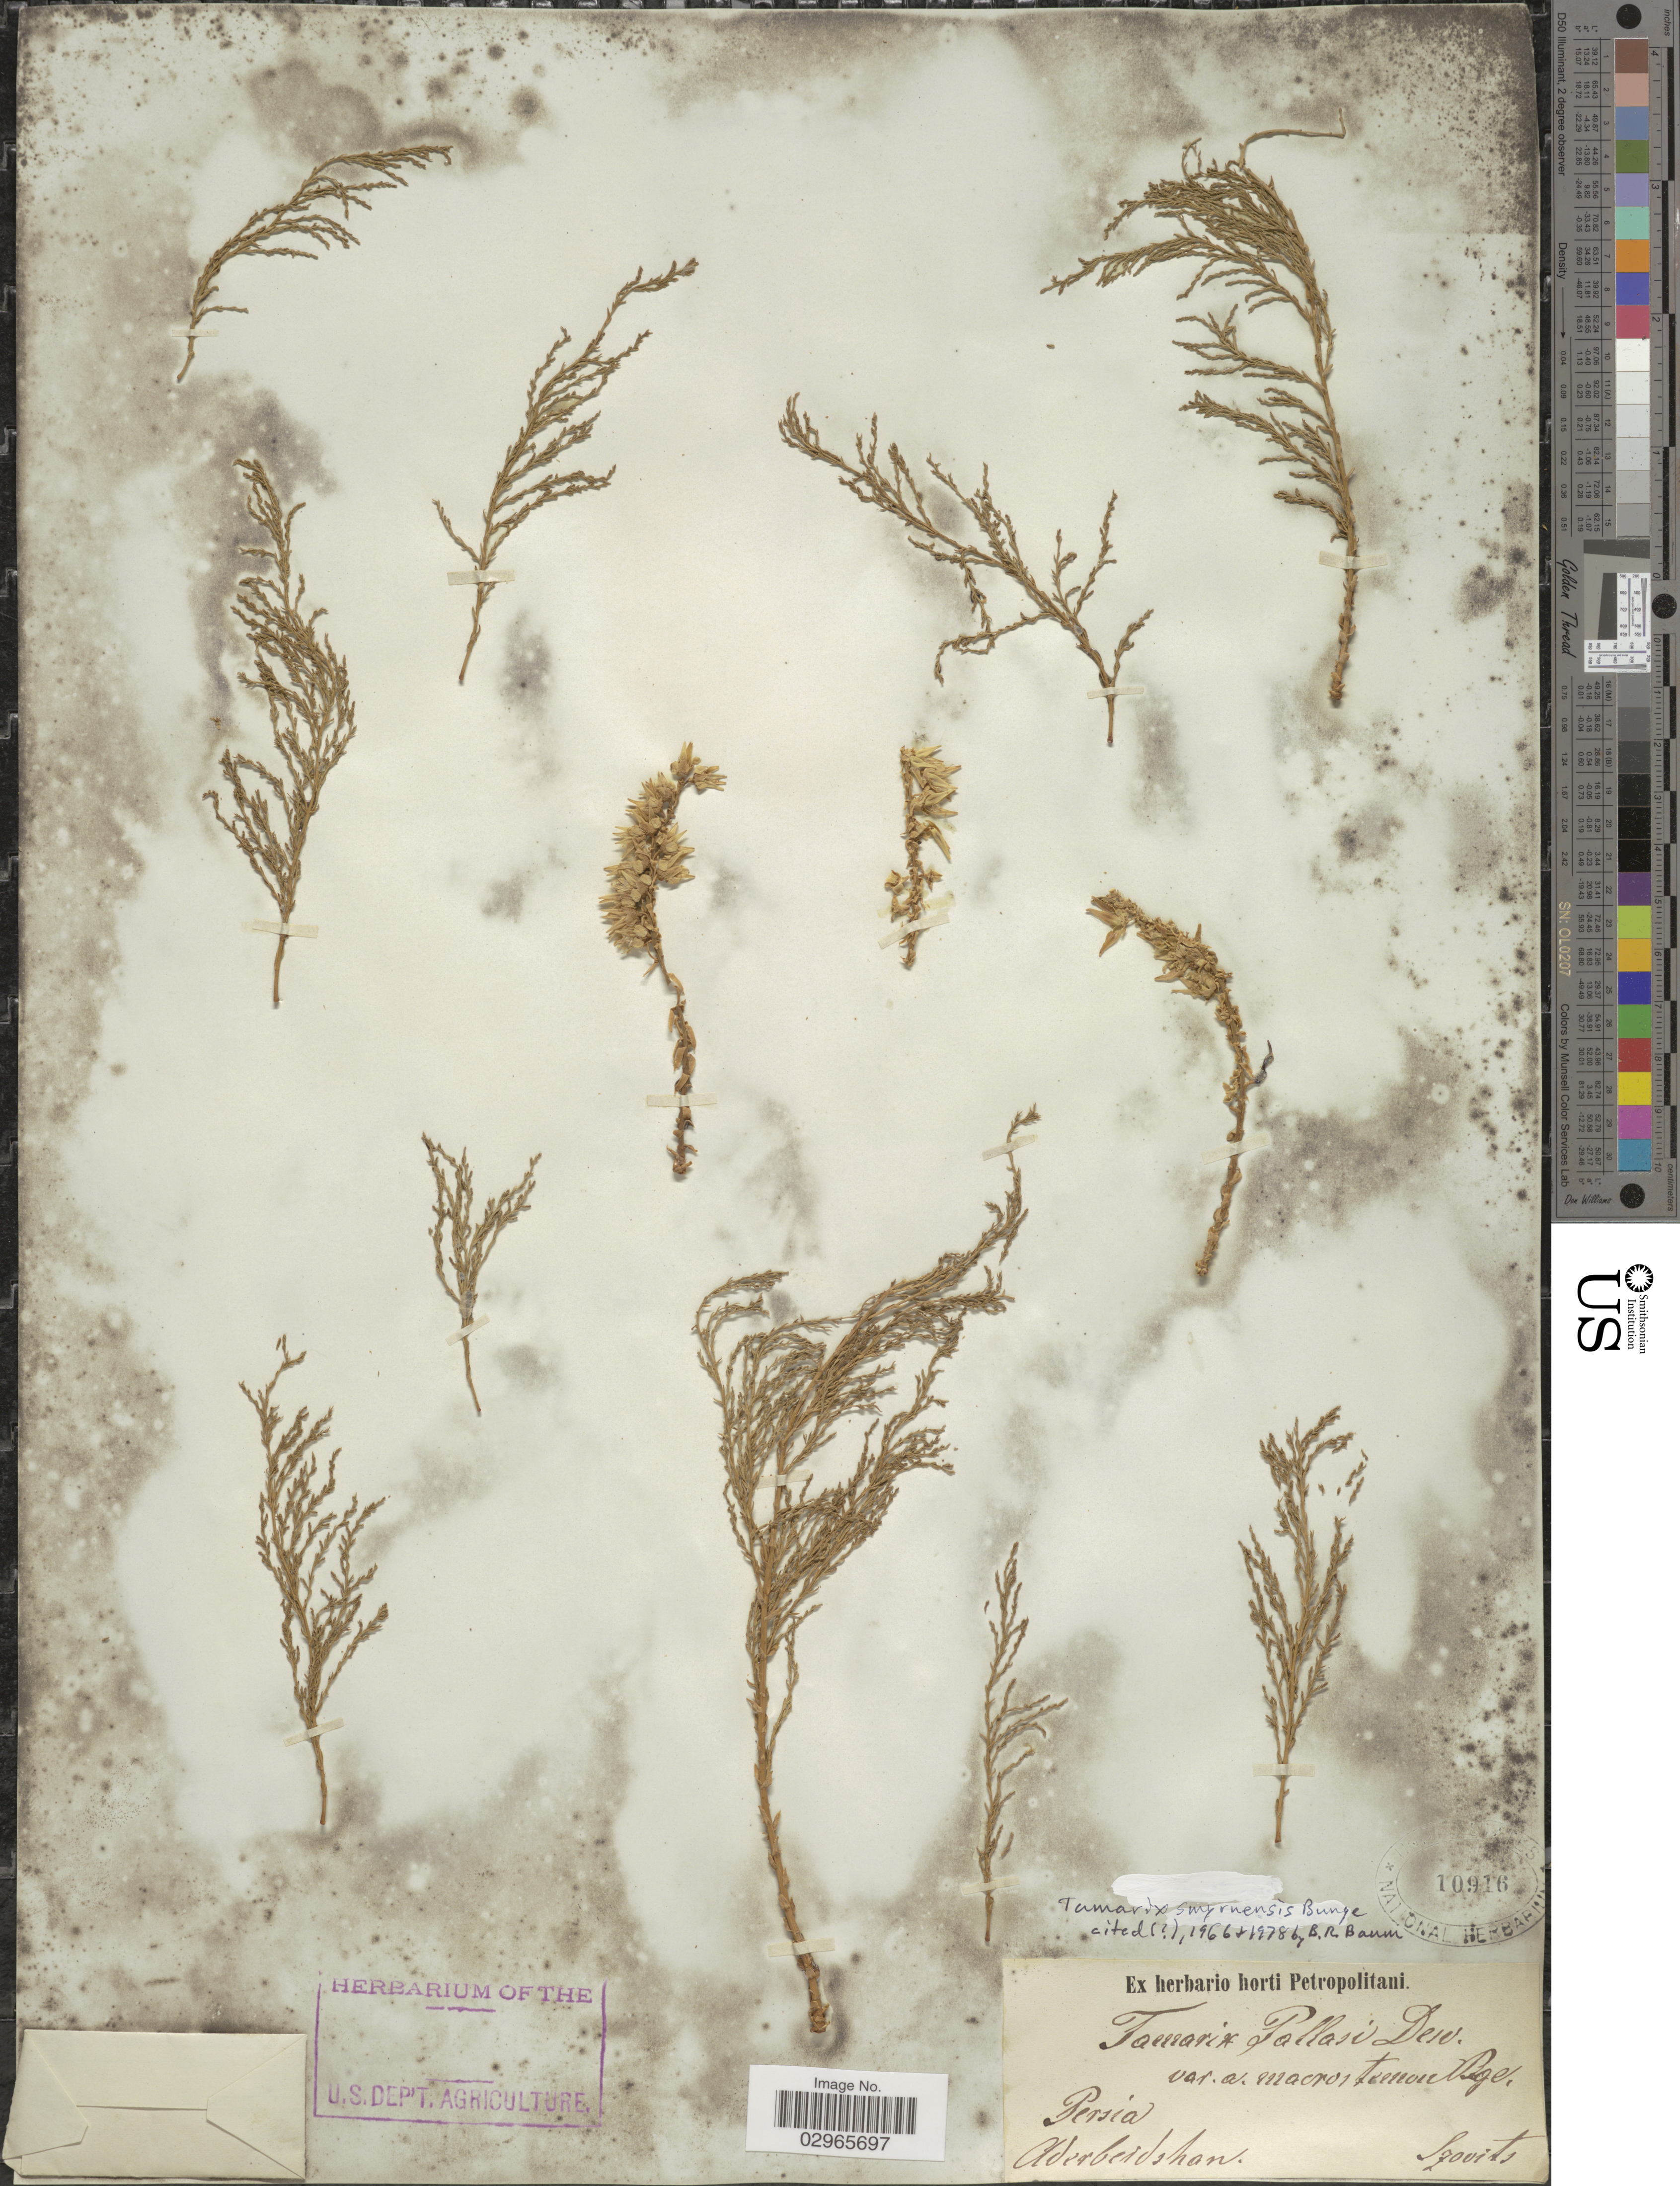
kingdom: Plantae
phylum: Tracheophyta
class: Magnoliopsida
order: Caryophyllales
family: Tamaricaceae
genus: Tamarix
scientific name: Tamarix pallasii var. macrostemon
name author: Bunge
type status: Syntype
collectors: J. Szovits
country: Iran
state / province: Azerbaijan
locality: Persia. Aderbeidshan.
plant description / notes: A previous annotation (by B. Baum?) has been obscured and overwritten (S.F. Smith script)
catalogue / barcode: US 10916